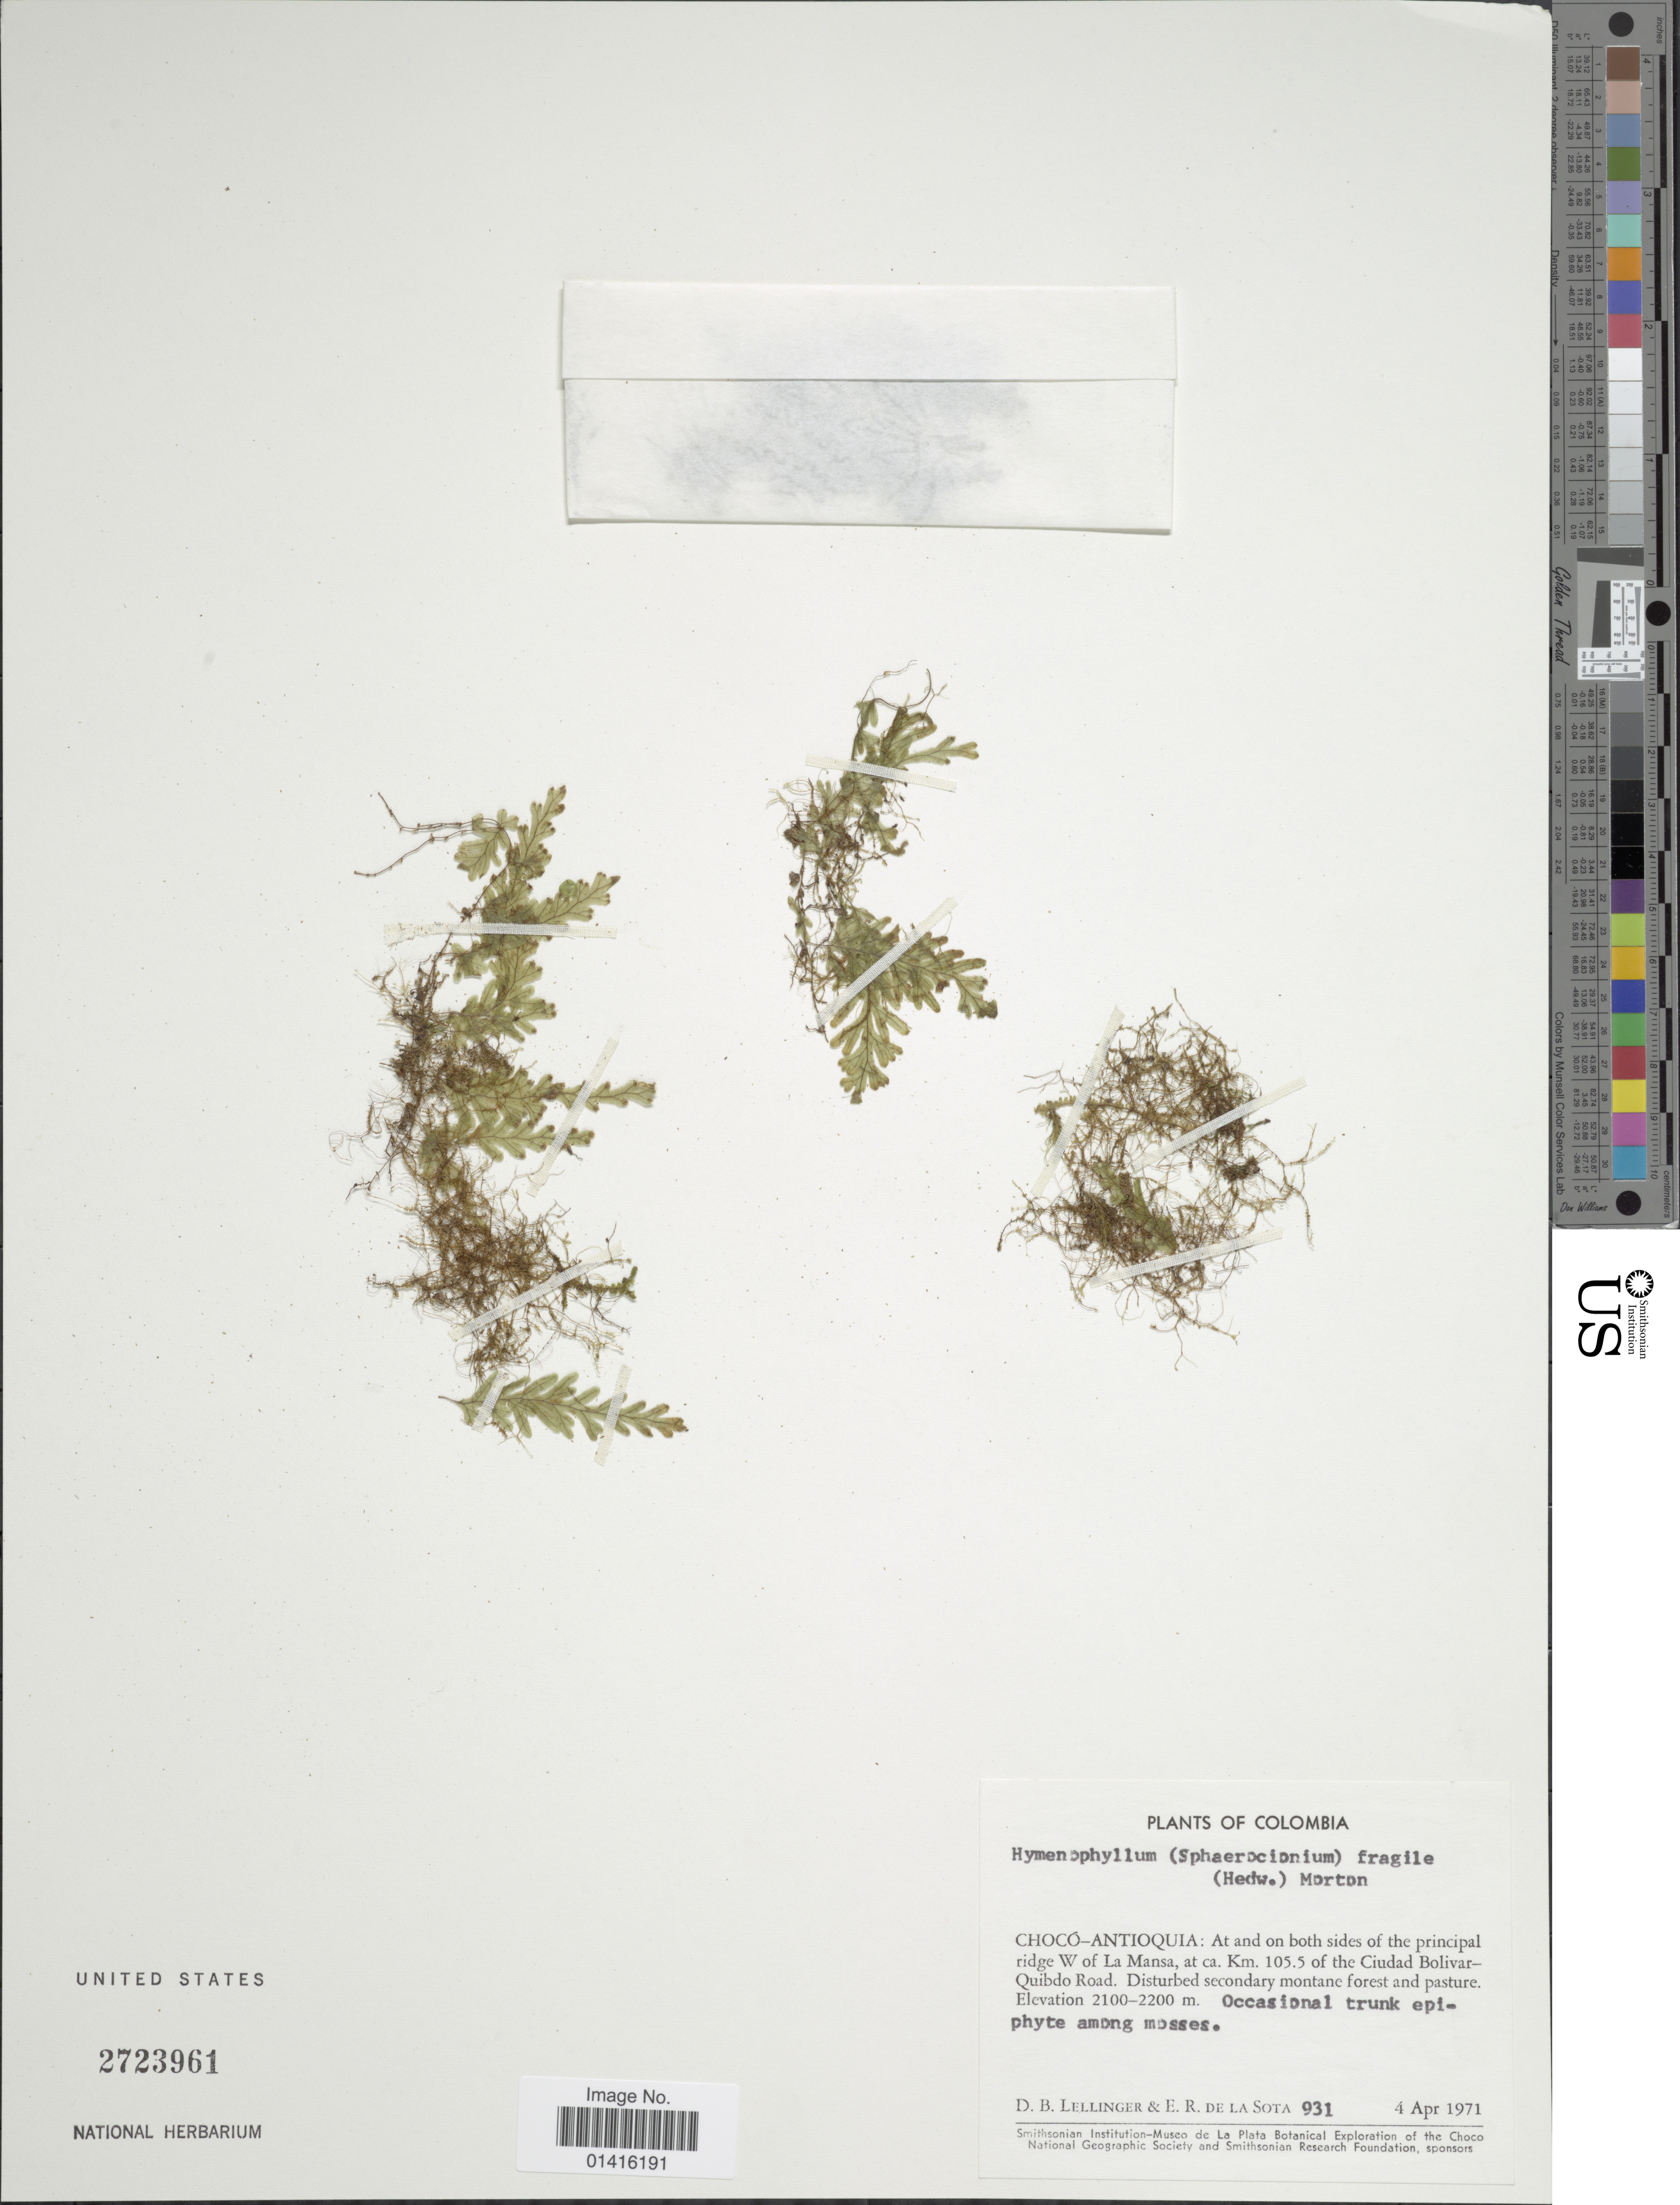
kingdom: Plantae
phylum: Tracheophyta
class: Polypodiopsida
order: Hymenophyllales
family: Hymenophyllaceae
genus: Hymenophyllum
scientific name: Hymenophyllum fragile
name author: (Hedw.) C.V. Morton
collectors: D. B. Lellinger & E. R. de la Sota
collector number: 931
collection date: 1971-04-04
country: Colombia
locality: Chocó-Antioquia: At and on both sides of the principal ridge W of La Mansa, at ca. Km. 105.5 of the Ciudad Bolivar-Quibdo Road.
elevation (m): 2100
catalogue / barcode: US 2723961